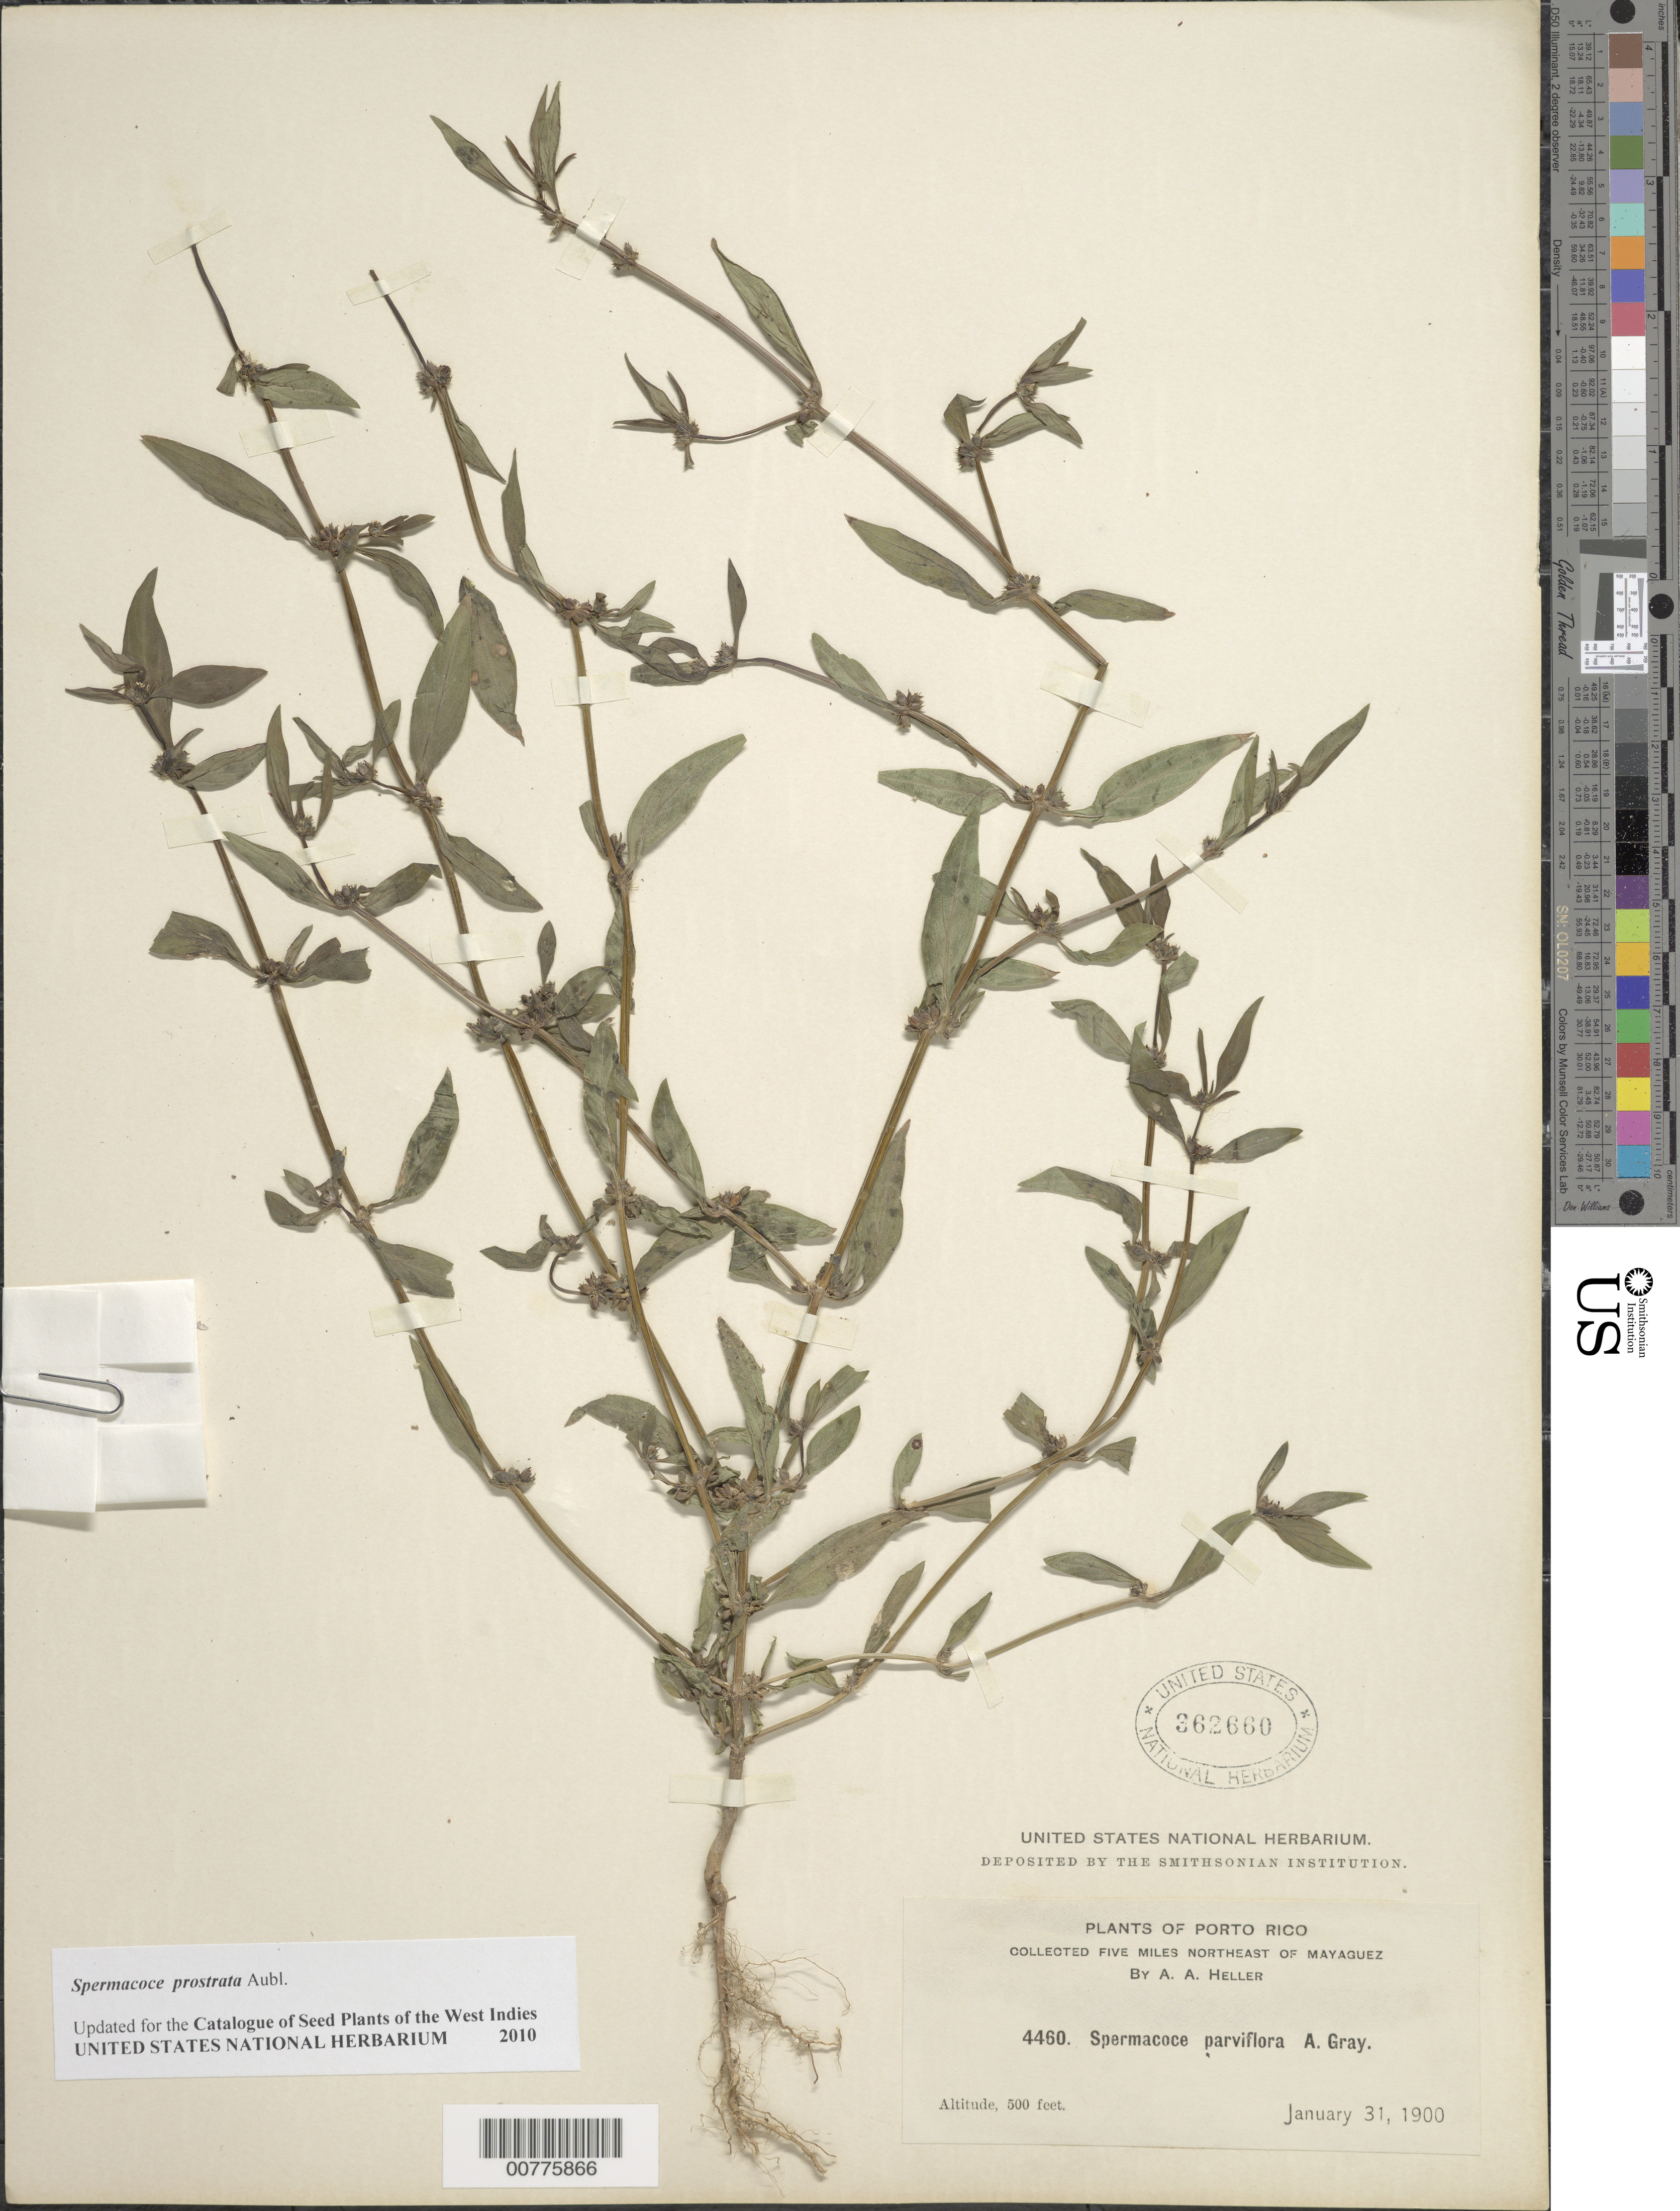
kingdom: Plantae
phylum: Tracheophyta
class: Magnoliopsida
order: Gentianales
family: Rubiaceae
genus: Spermacoce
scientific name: Spermacoce prostrata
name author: Aubl.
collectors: A. A. Heller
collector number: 4460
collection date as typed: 31 Jan 1900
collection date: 1900-01-31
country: Puerto Rico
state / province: Mayagüez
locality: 5 mi northeast of Mayagüez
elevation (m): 152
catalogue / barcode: US 362660